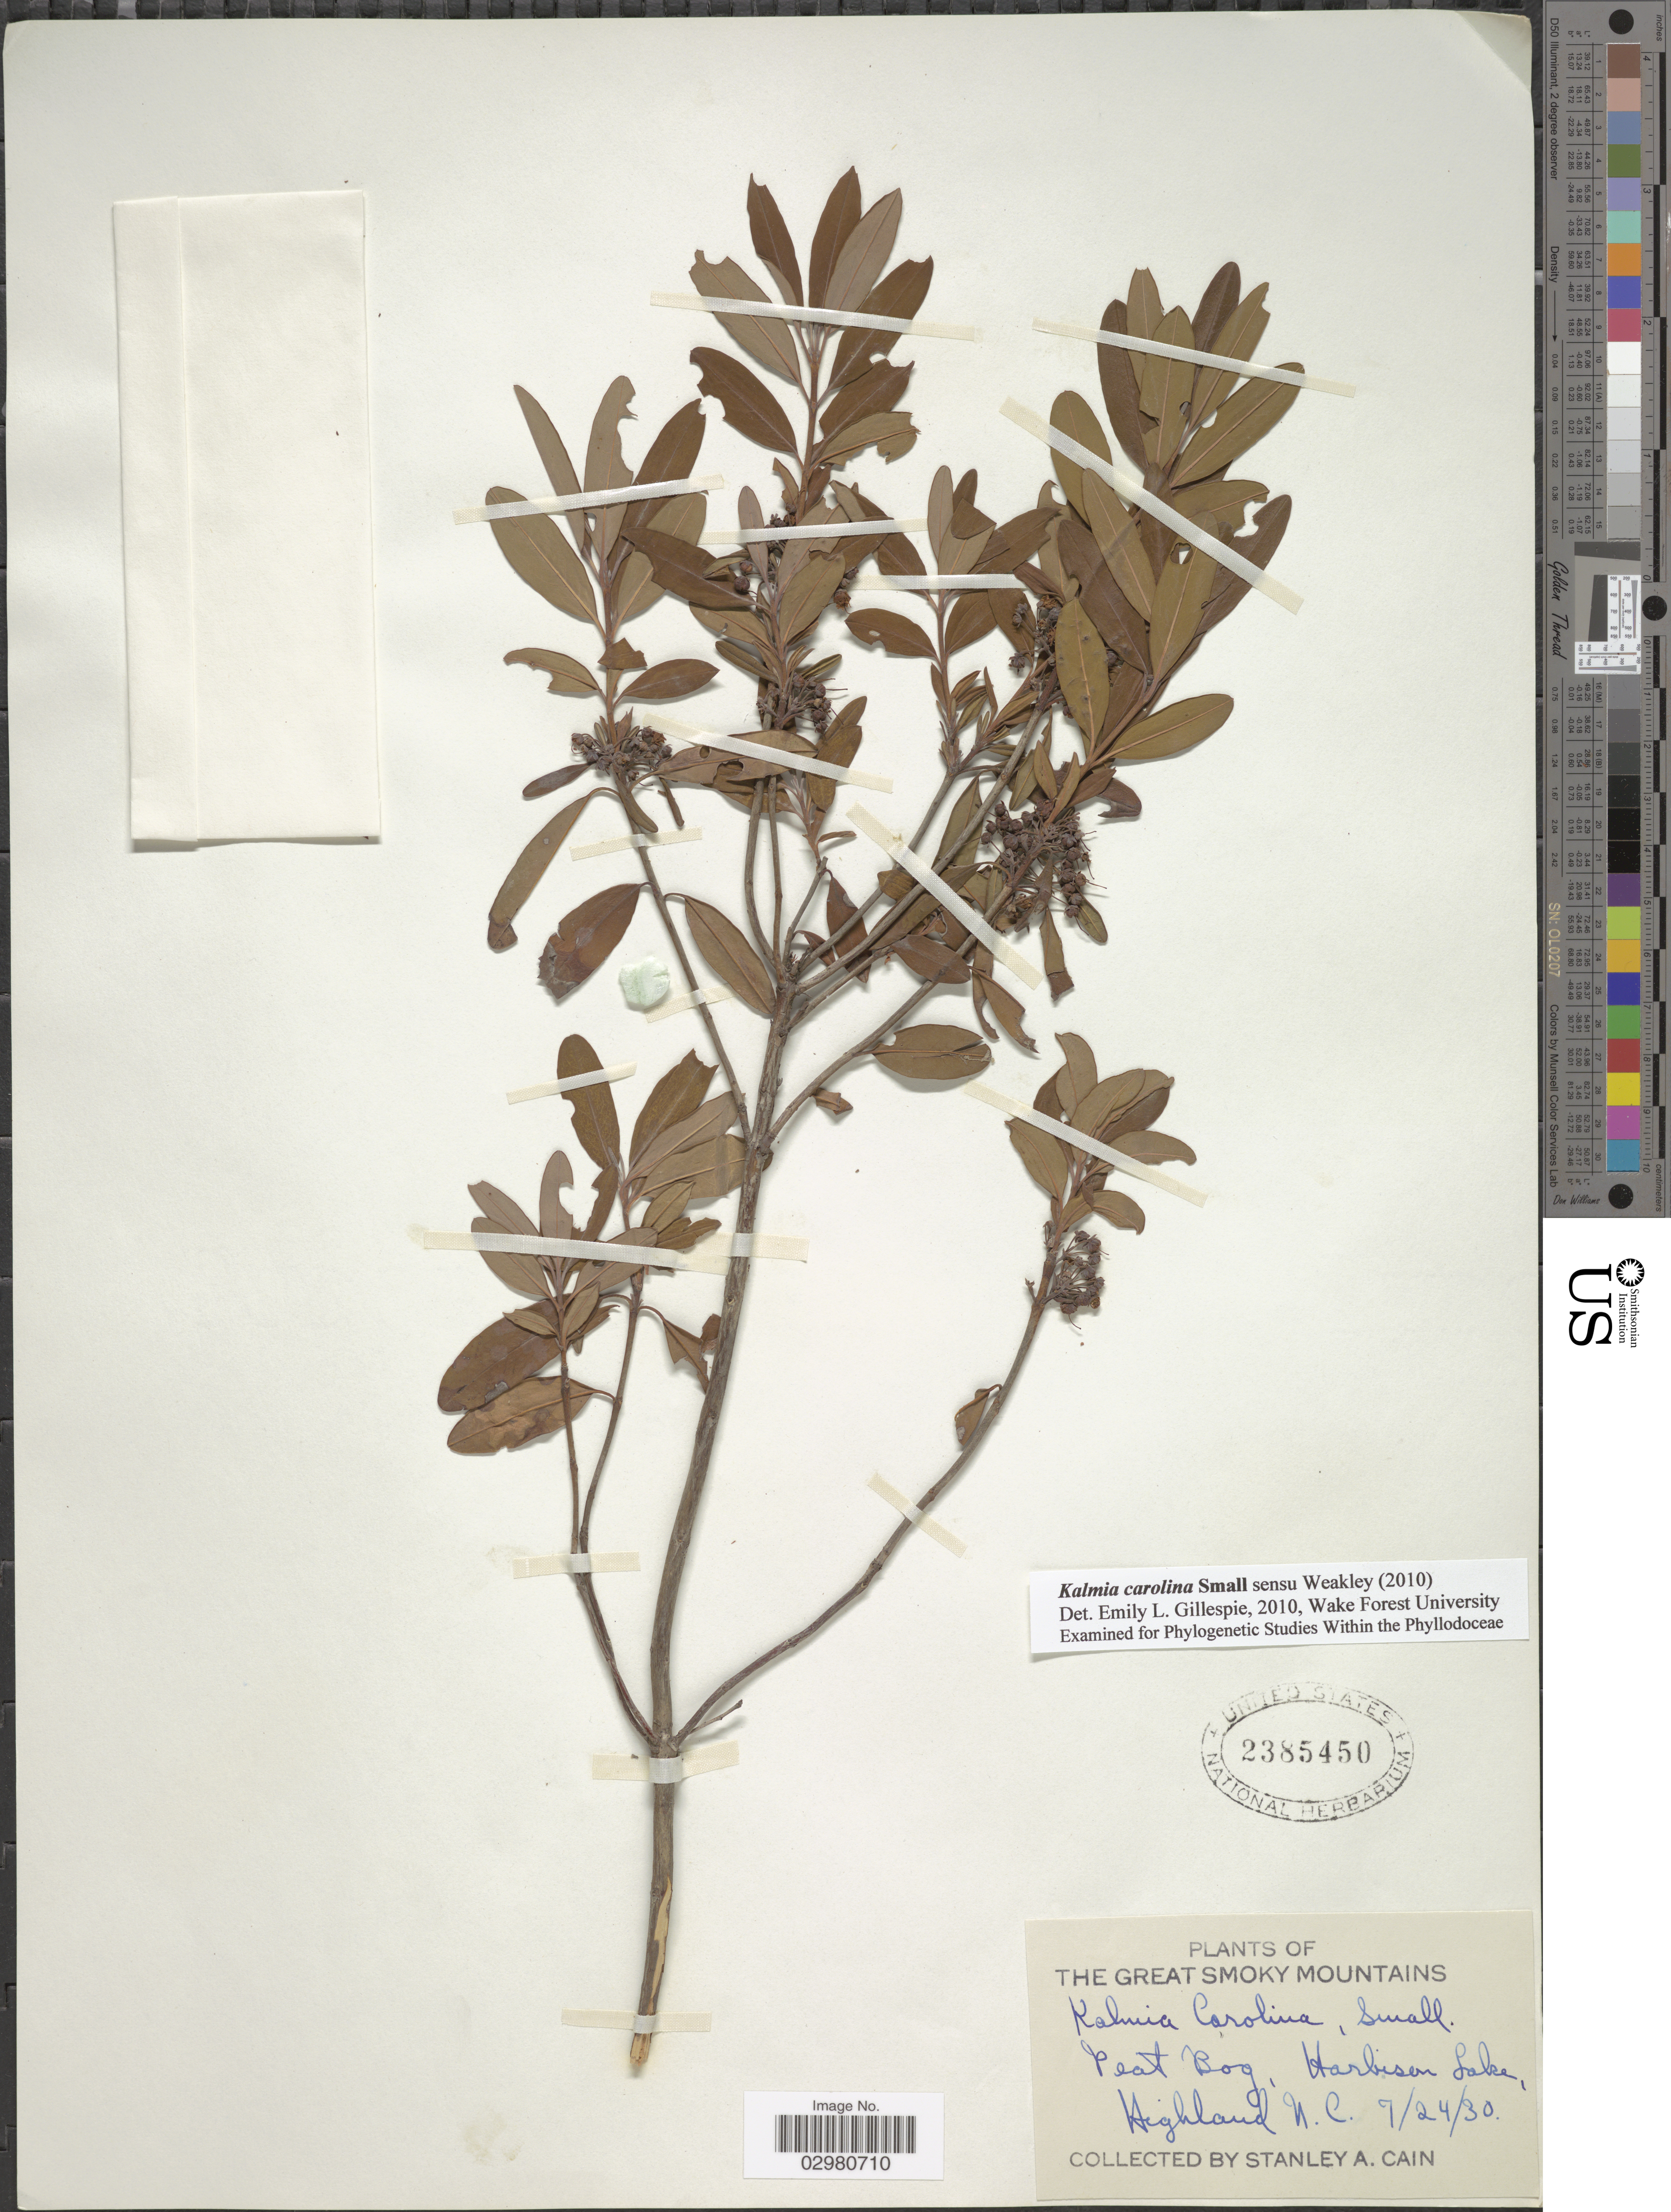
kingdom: Plantae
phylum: Tracheophyta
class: Magnoliopsida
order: Ericales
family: Ericaceae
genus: Kalmia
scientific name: Kalmia carolina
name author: Small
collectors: S. Cain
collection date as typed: Transcribed d/m/y: 24/7/30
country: United States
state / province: North Carolina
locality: Peat Bog, Harbison Lake, Highland N.C. The Great Smoky Mountains.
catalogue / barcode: US 2385450